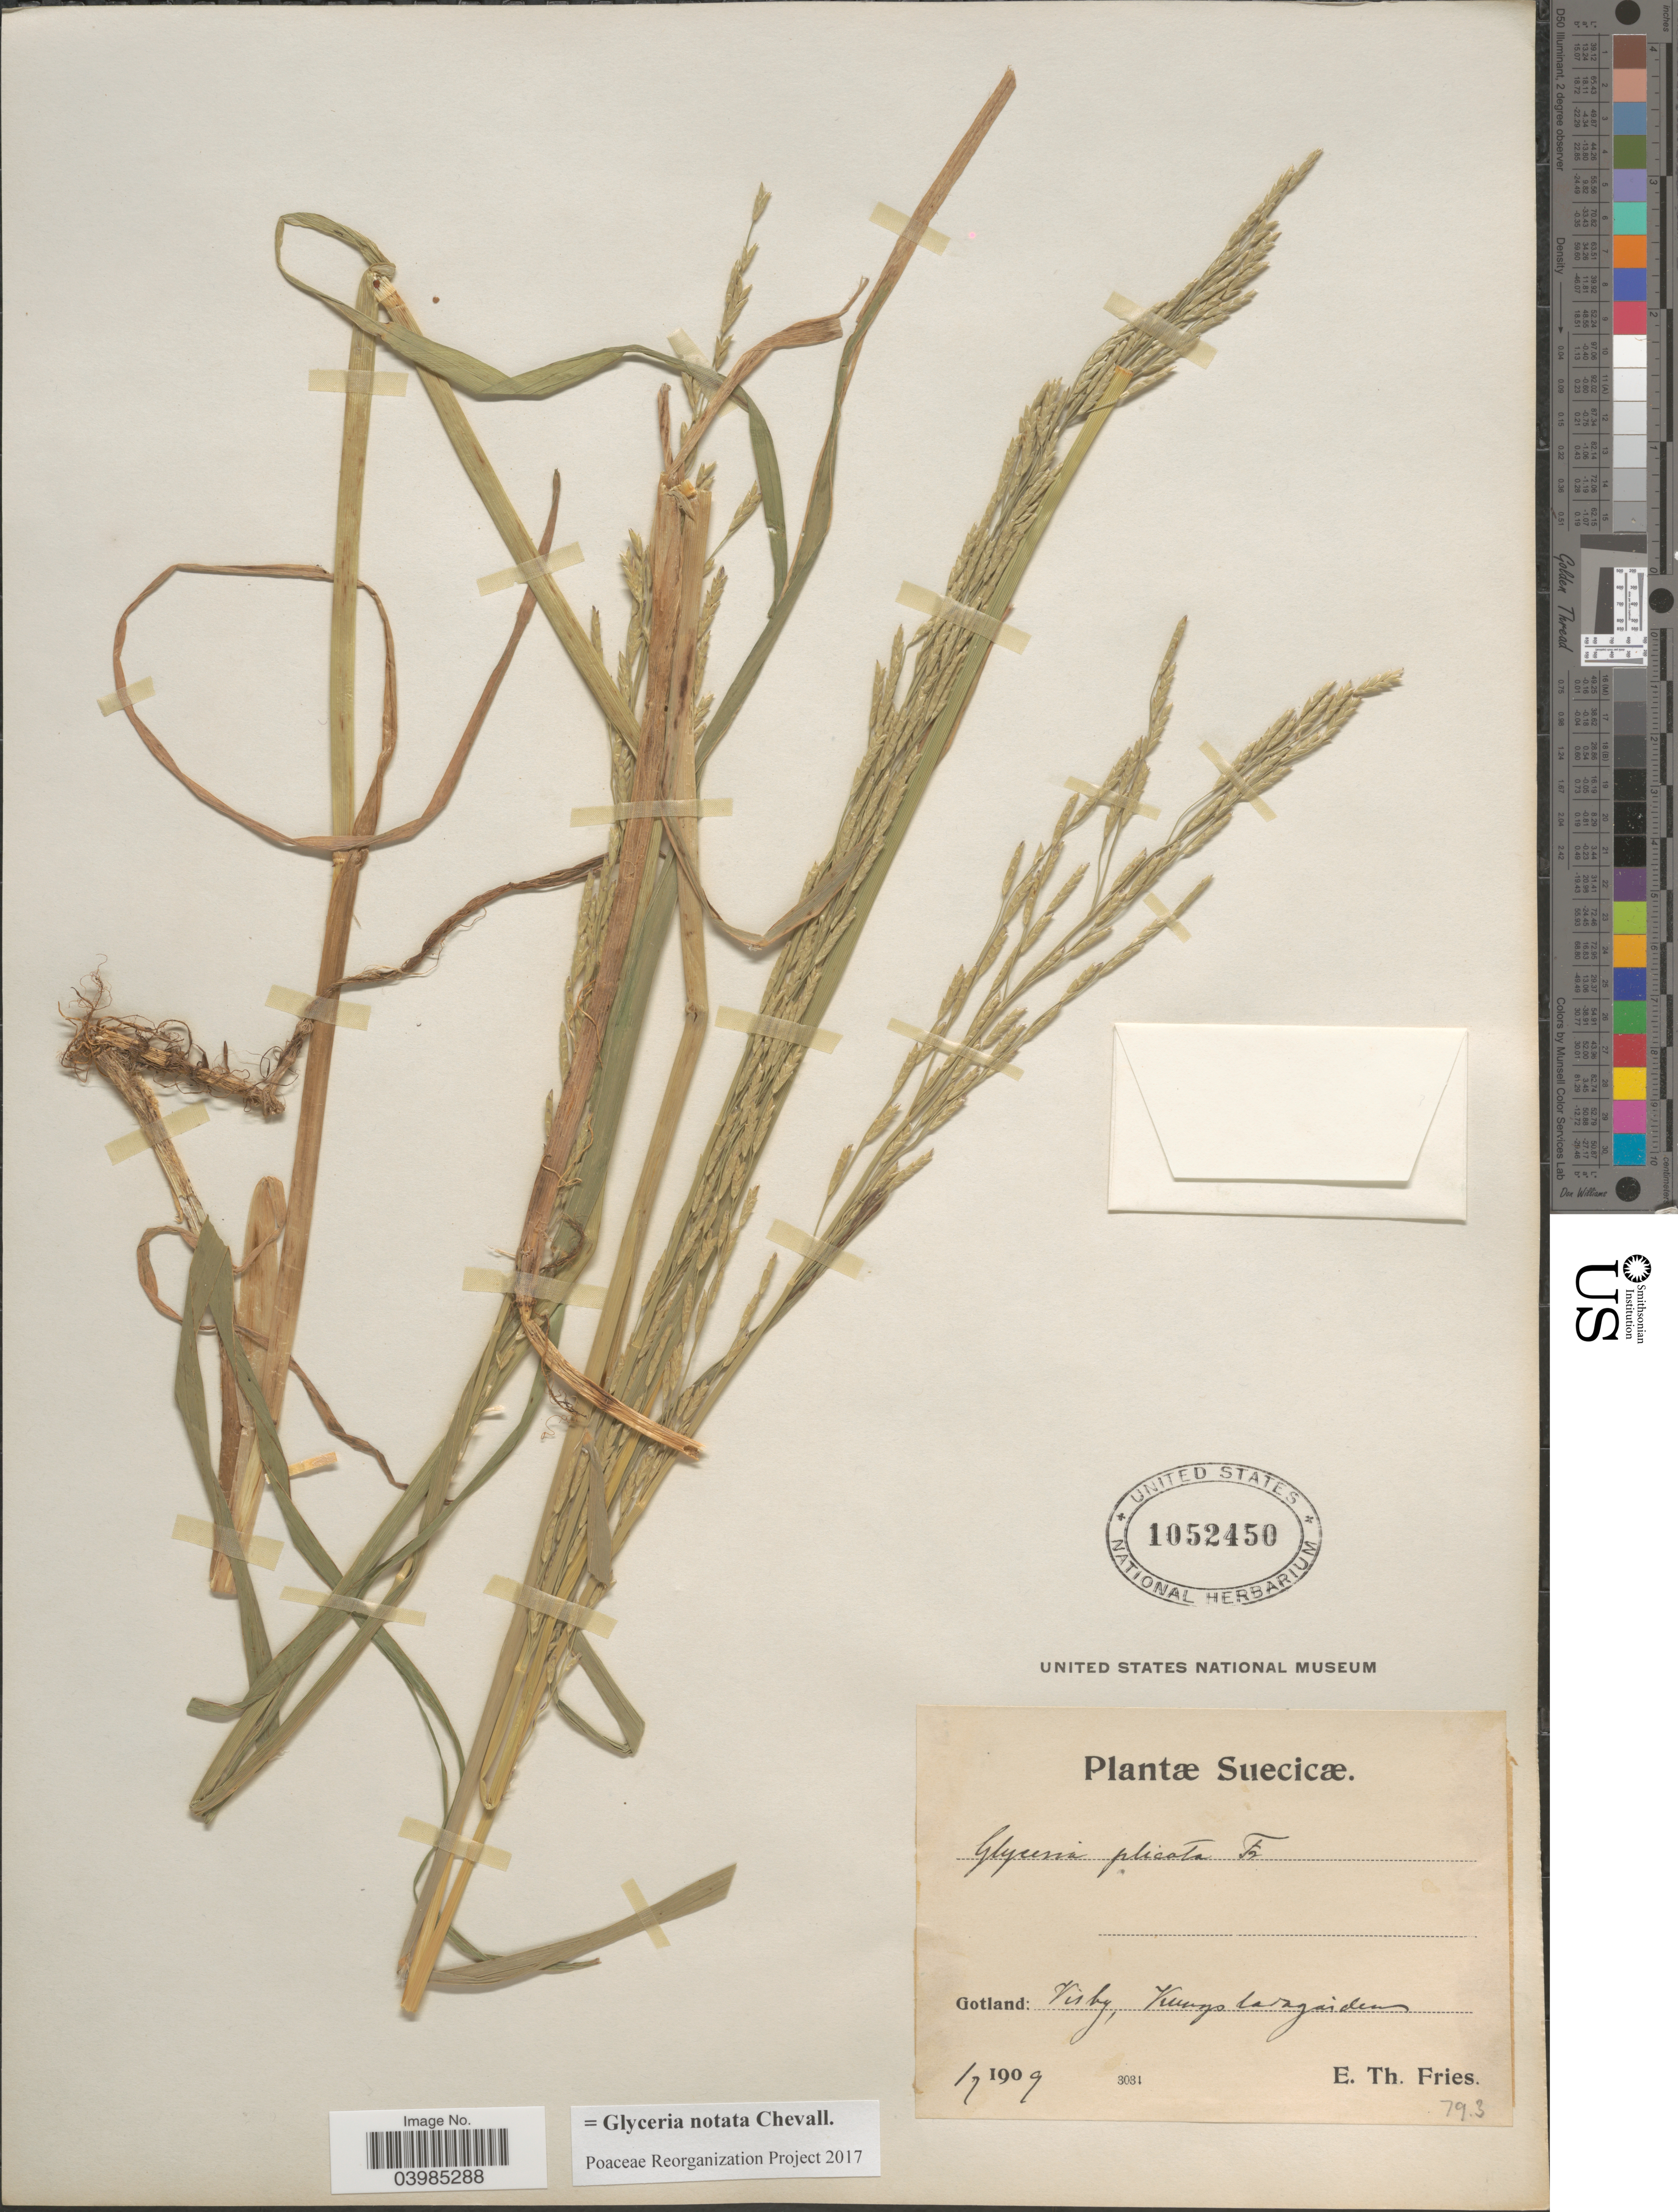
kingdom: Plantae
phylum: Tracheophyta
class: Liliopsida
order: Poales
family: Poaceae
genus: Glyceria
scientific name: Glyceria notata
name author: Chevall.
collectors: E. Fries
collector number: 79.3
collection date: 1909-07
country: Sweden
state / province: Gotland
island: Gotland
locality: Gotland: Visby, Vunsjo [interpreted] ladagarden [interpreted].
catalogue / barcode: US 1052450